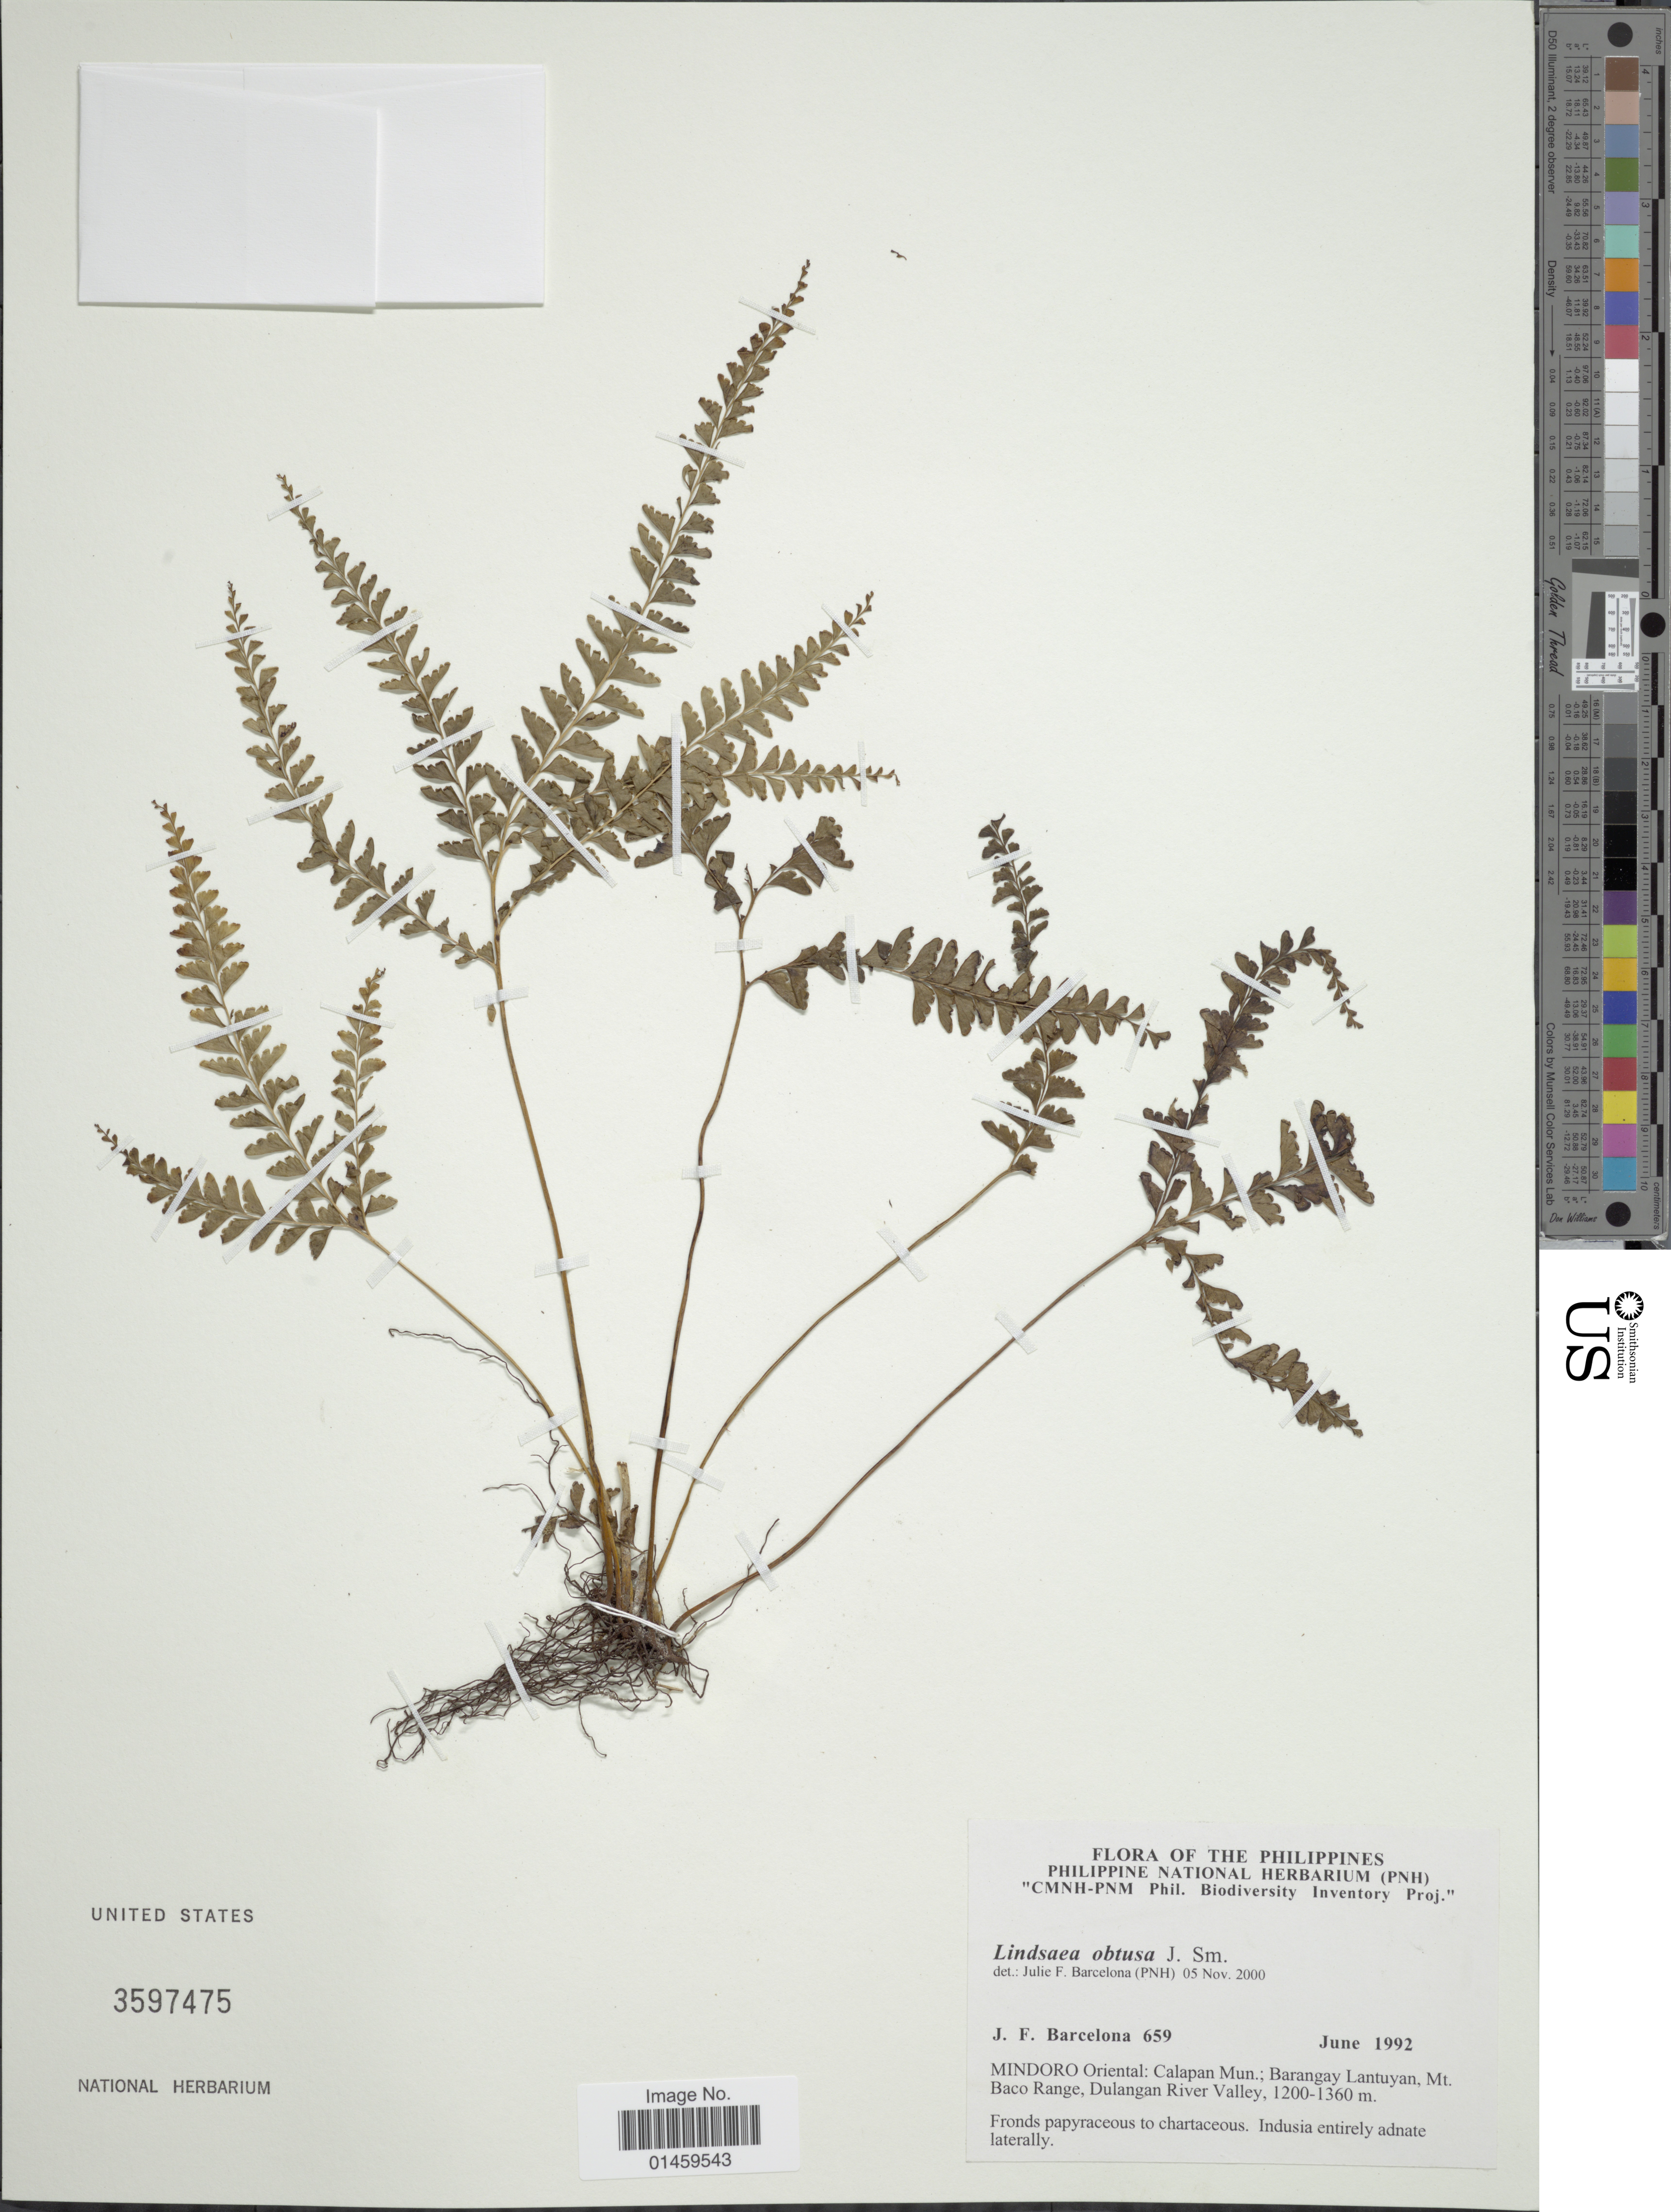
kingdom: Plantae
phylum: Tracheophyta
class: Polypodiopsida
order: Polypodiales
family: Lindsaeaceae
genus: Lindsaea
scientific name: Lindsaea obtusa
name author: J. Sm. ex Hook.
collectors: J. F. Barcelona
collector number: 659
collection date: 1992-06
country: Philippines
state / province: Mimaropa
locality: Mindoro Oriental: Calapan Mun.; Barangay Lantuyan, Mt. Baco Range, Dulangan River Valley.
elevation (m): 1200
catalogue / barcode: US 3597475